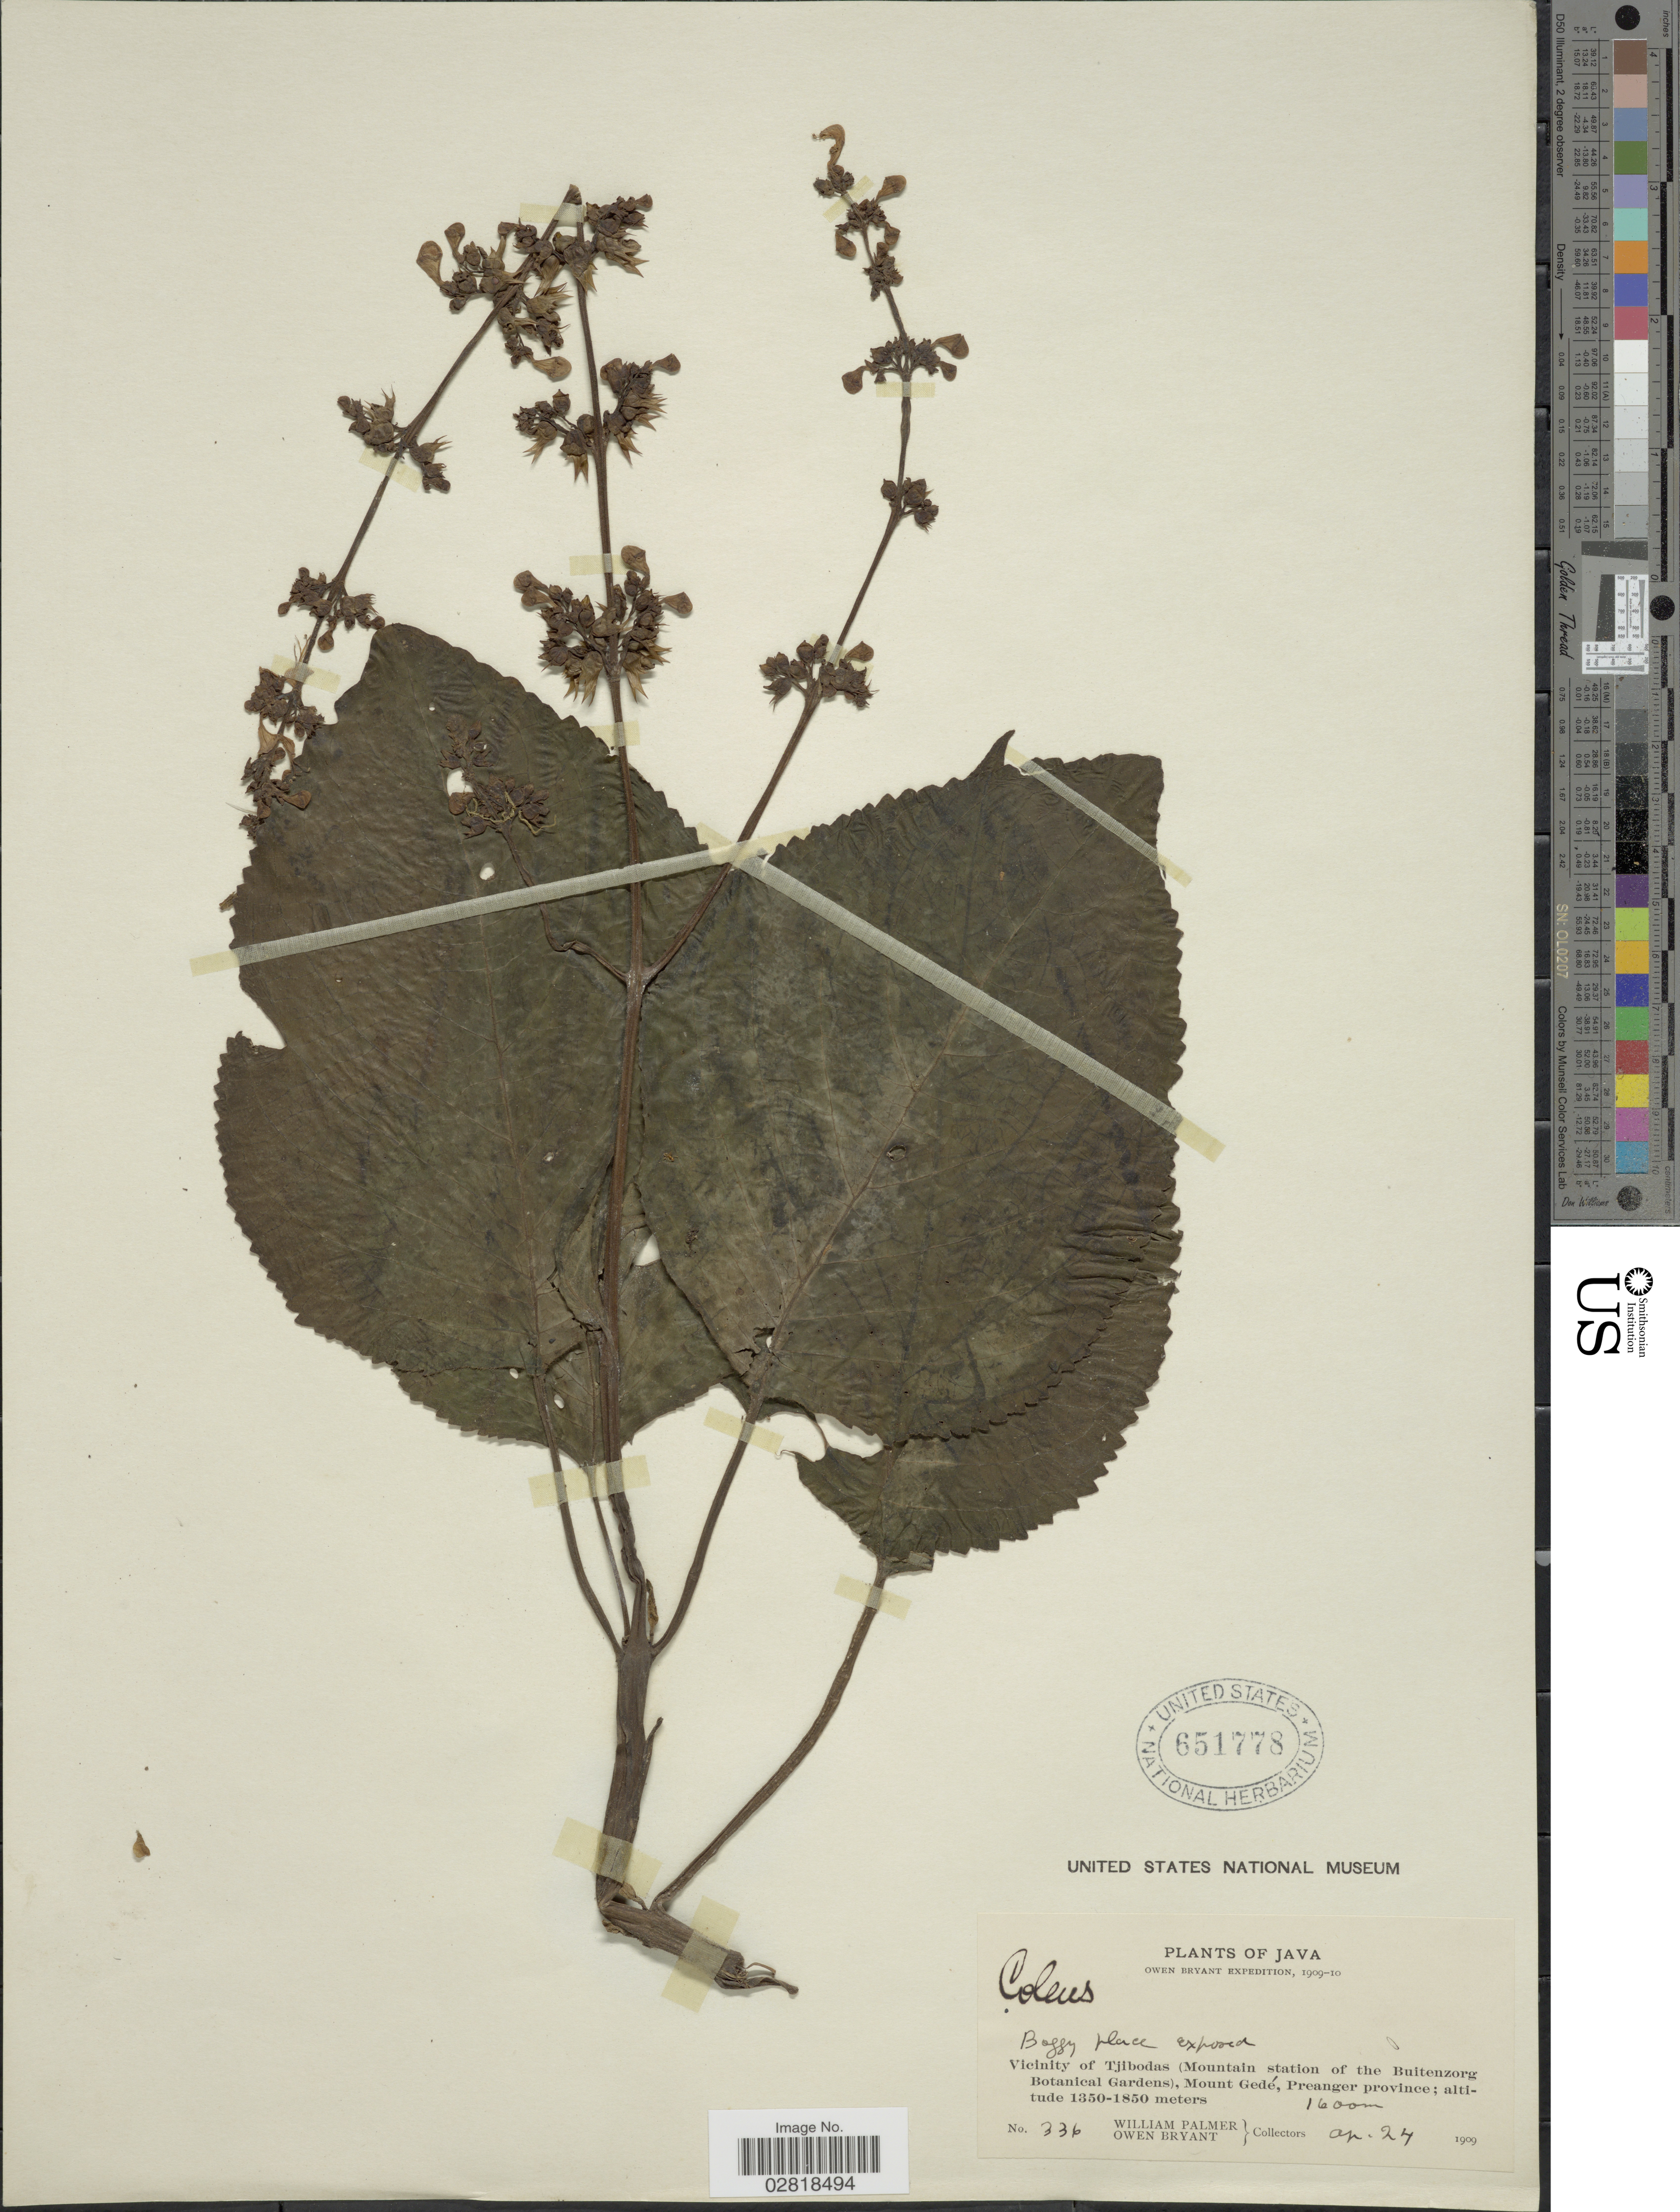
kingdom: Plantae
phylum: Tracheophyta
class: Magnoliopsida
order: Lamiales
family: Lamiaceae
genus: Plectranthus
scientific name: Plectranthus sp.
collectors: W. Palmer & O. Bryant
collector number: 336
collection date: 1909-04-24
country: Indonesia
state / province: Java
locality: Vicinity of Tjibodas (Mountain station of the Buitenzorg Botanical Gardens), Mount Gedé, Preanger province.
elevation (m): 1600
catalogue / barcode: US 651778